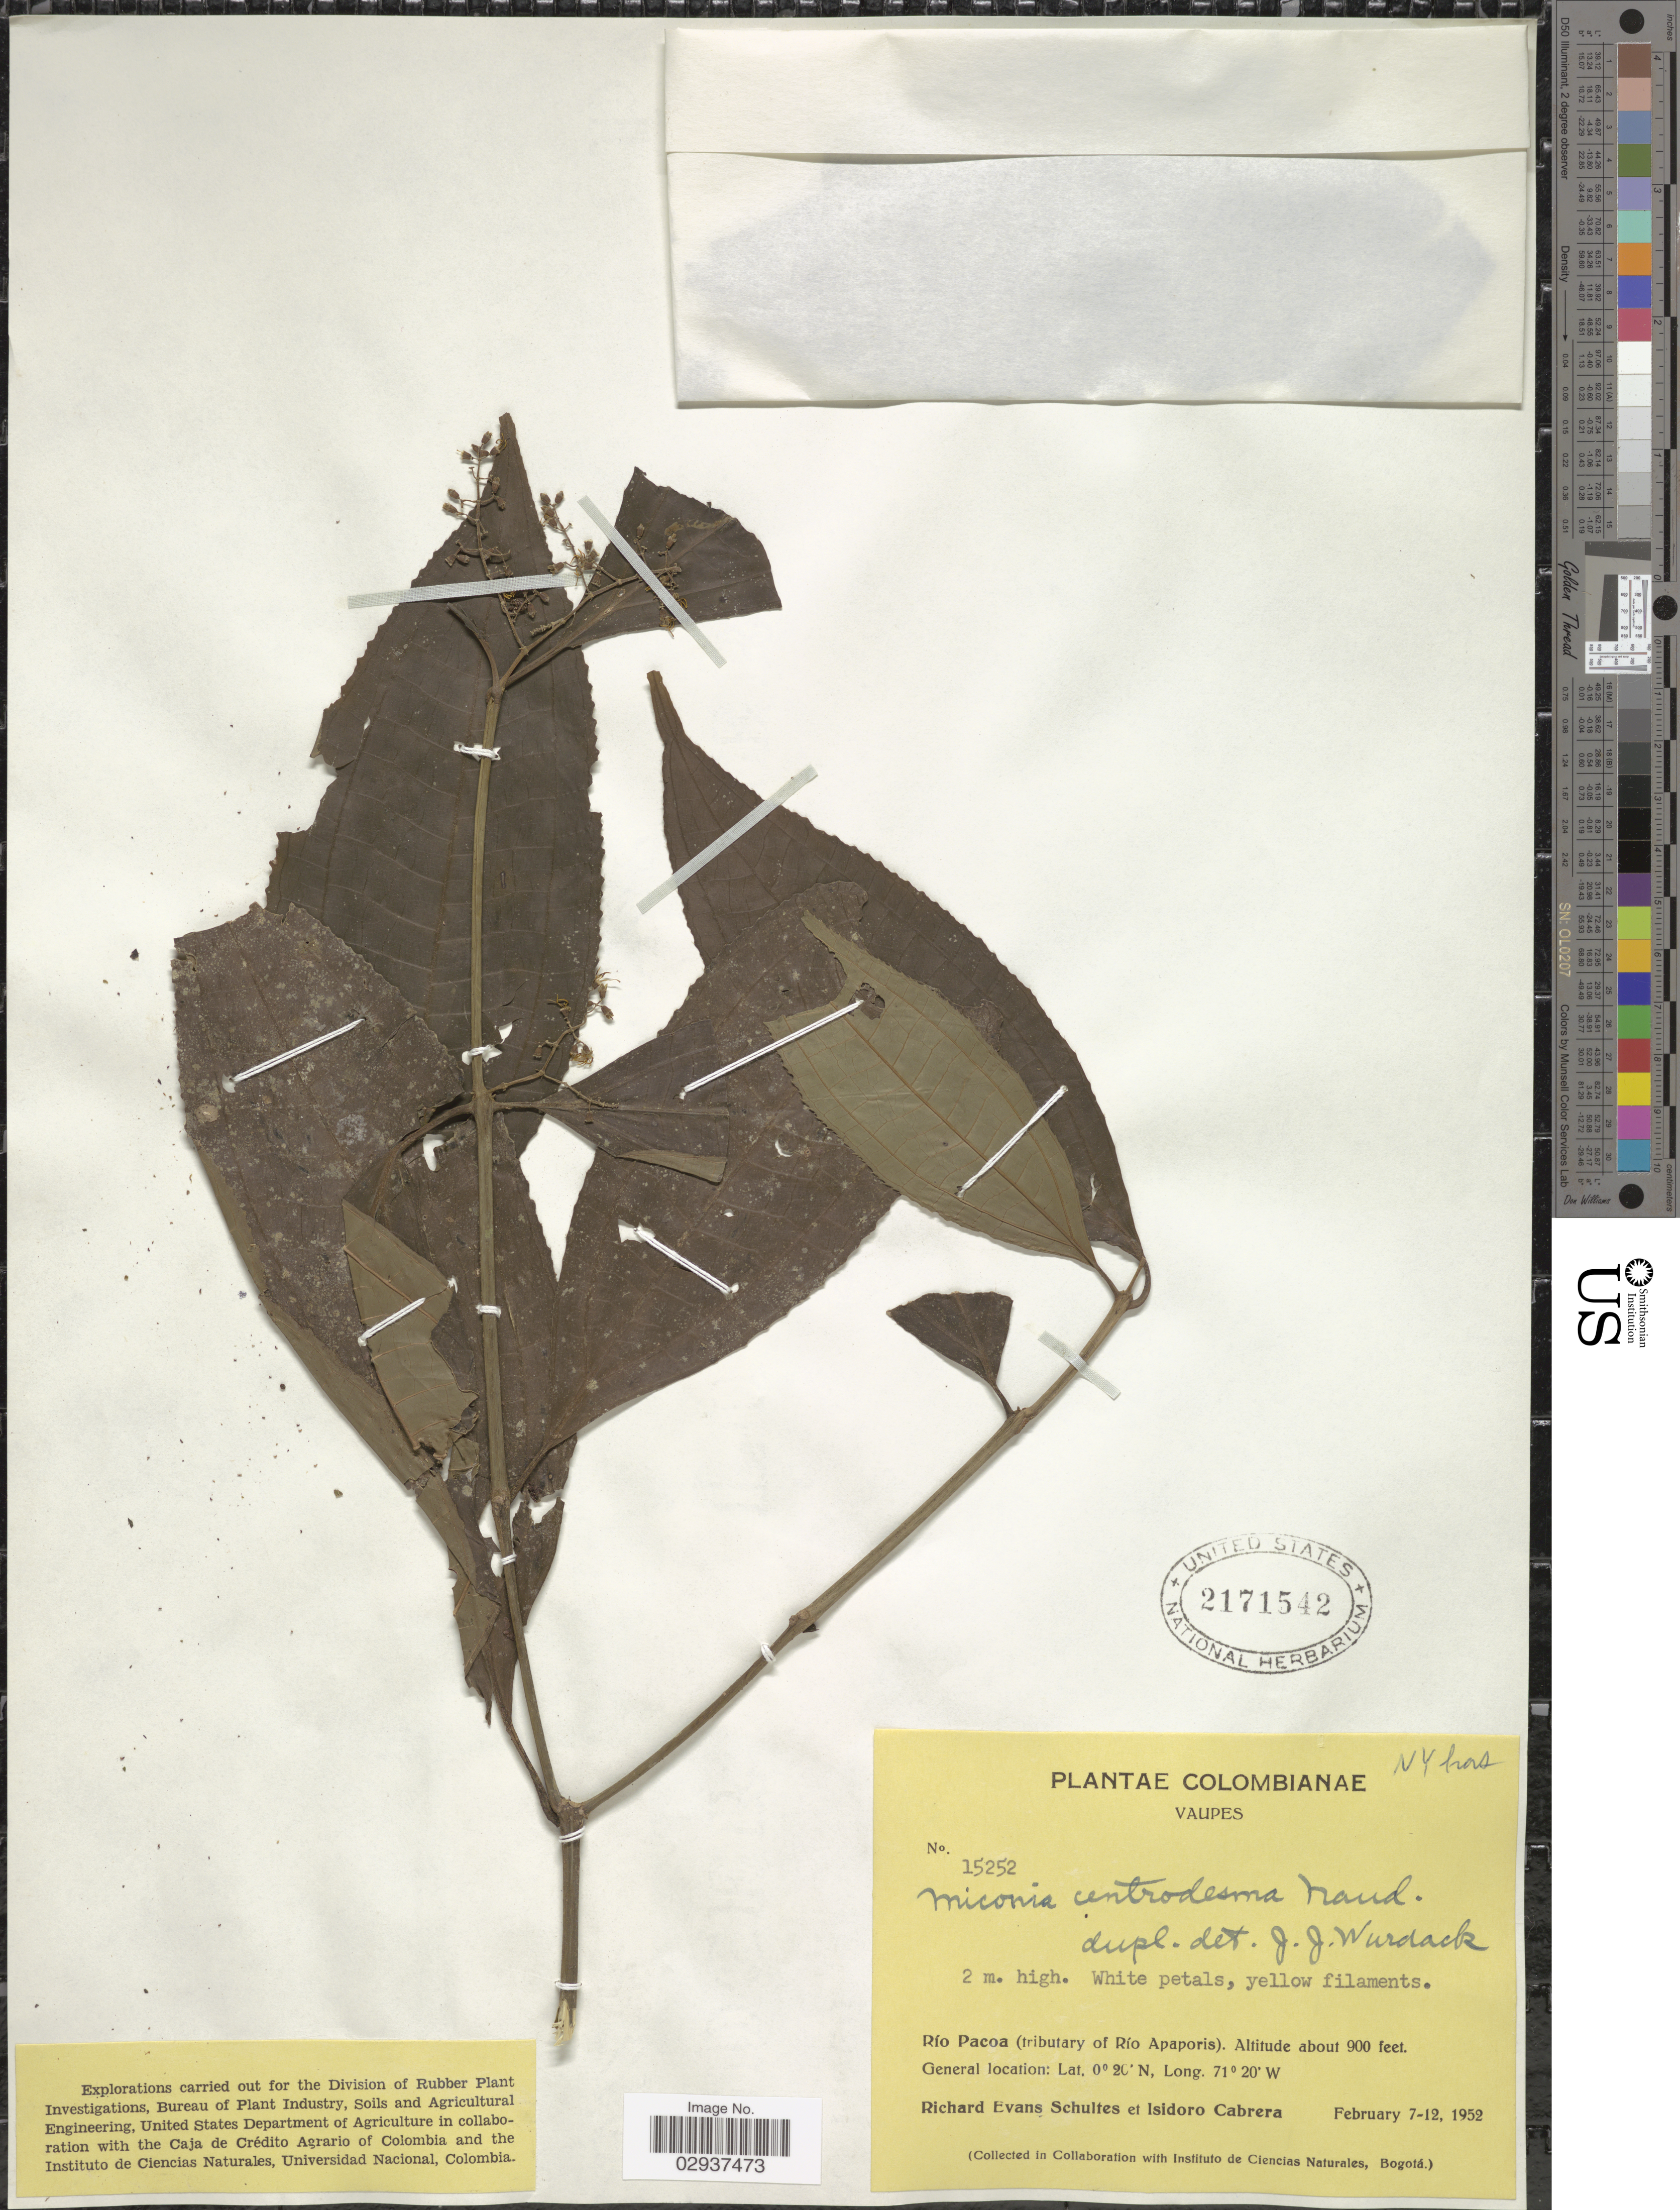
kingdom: Plantae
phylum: Tracheophyta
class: Magnoliopsida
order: Myrtales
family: Melastomataceae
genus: Miconia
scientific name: Miconia centrodesma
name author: Naudin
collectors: R. E. Schultes & I. Cabrera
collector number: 15252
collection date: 1952-02-07/1952-02-12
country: Colombia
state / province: Vaupés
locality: Río Pacoa (tributary of Río Apaporis).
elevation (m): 274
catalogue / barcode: US 2171542